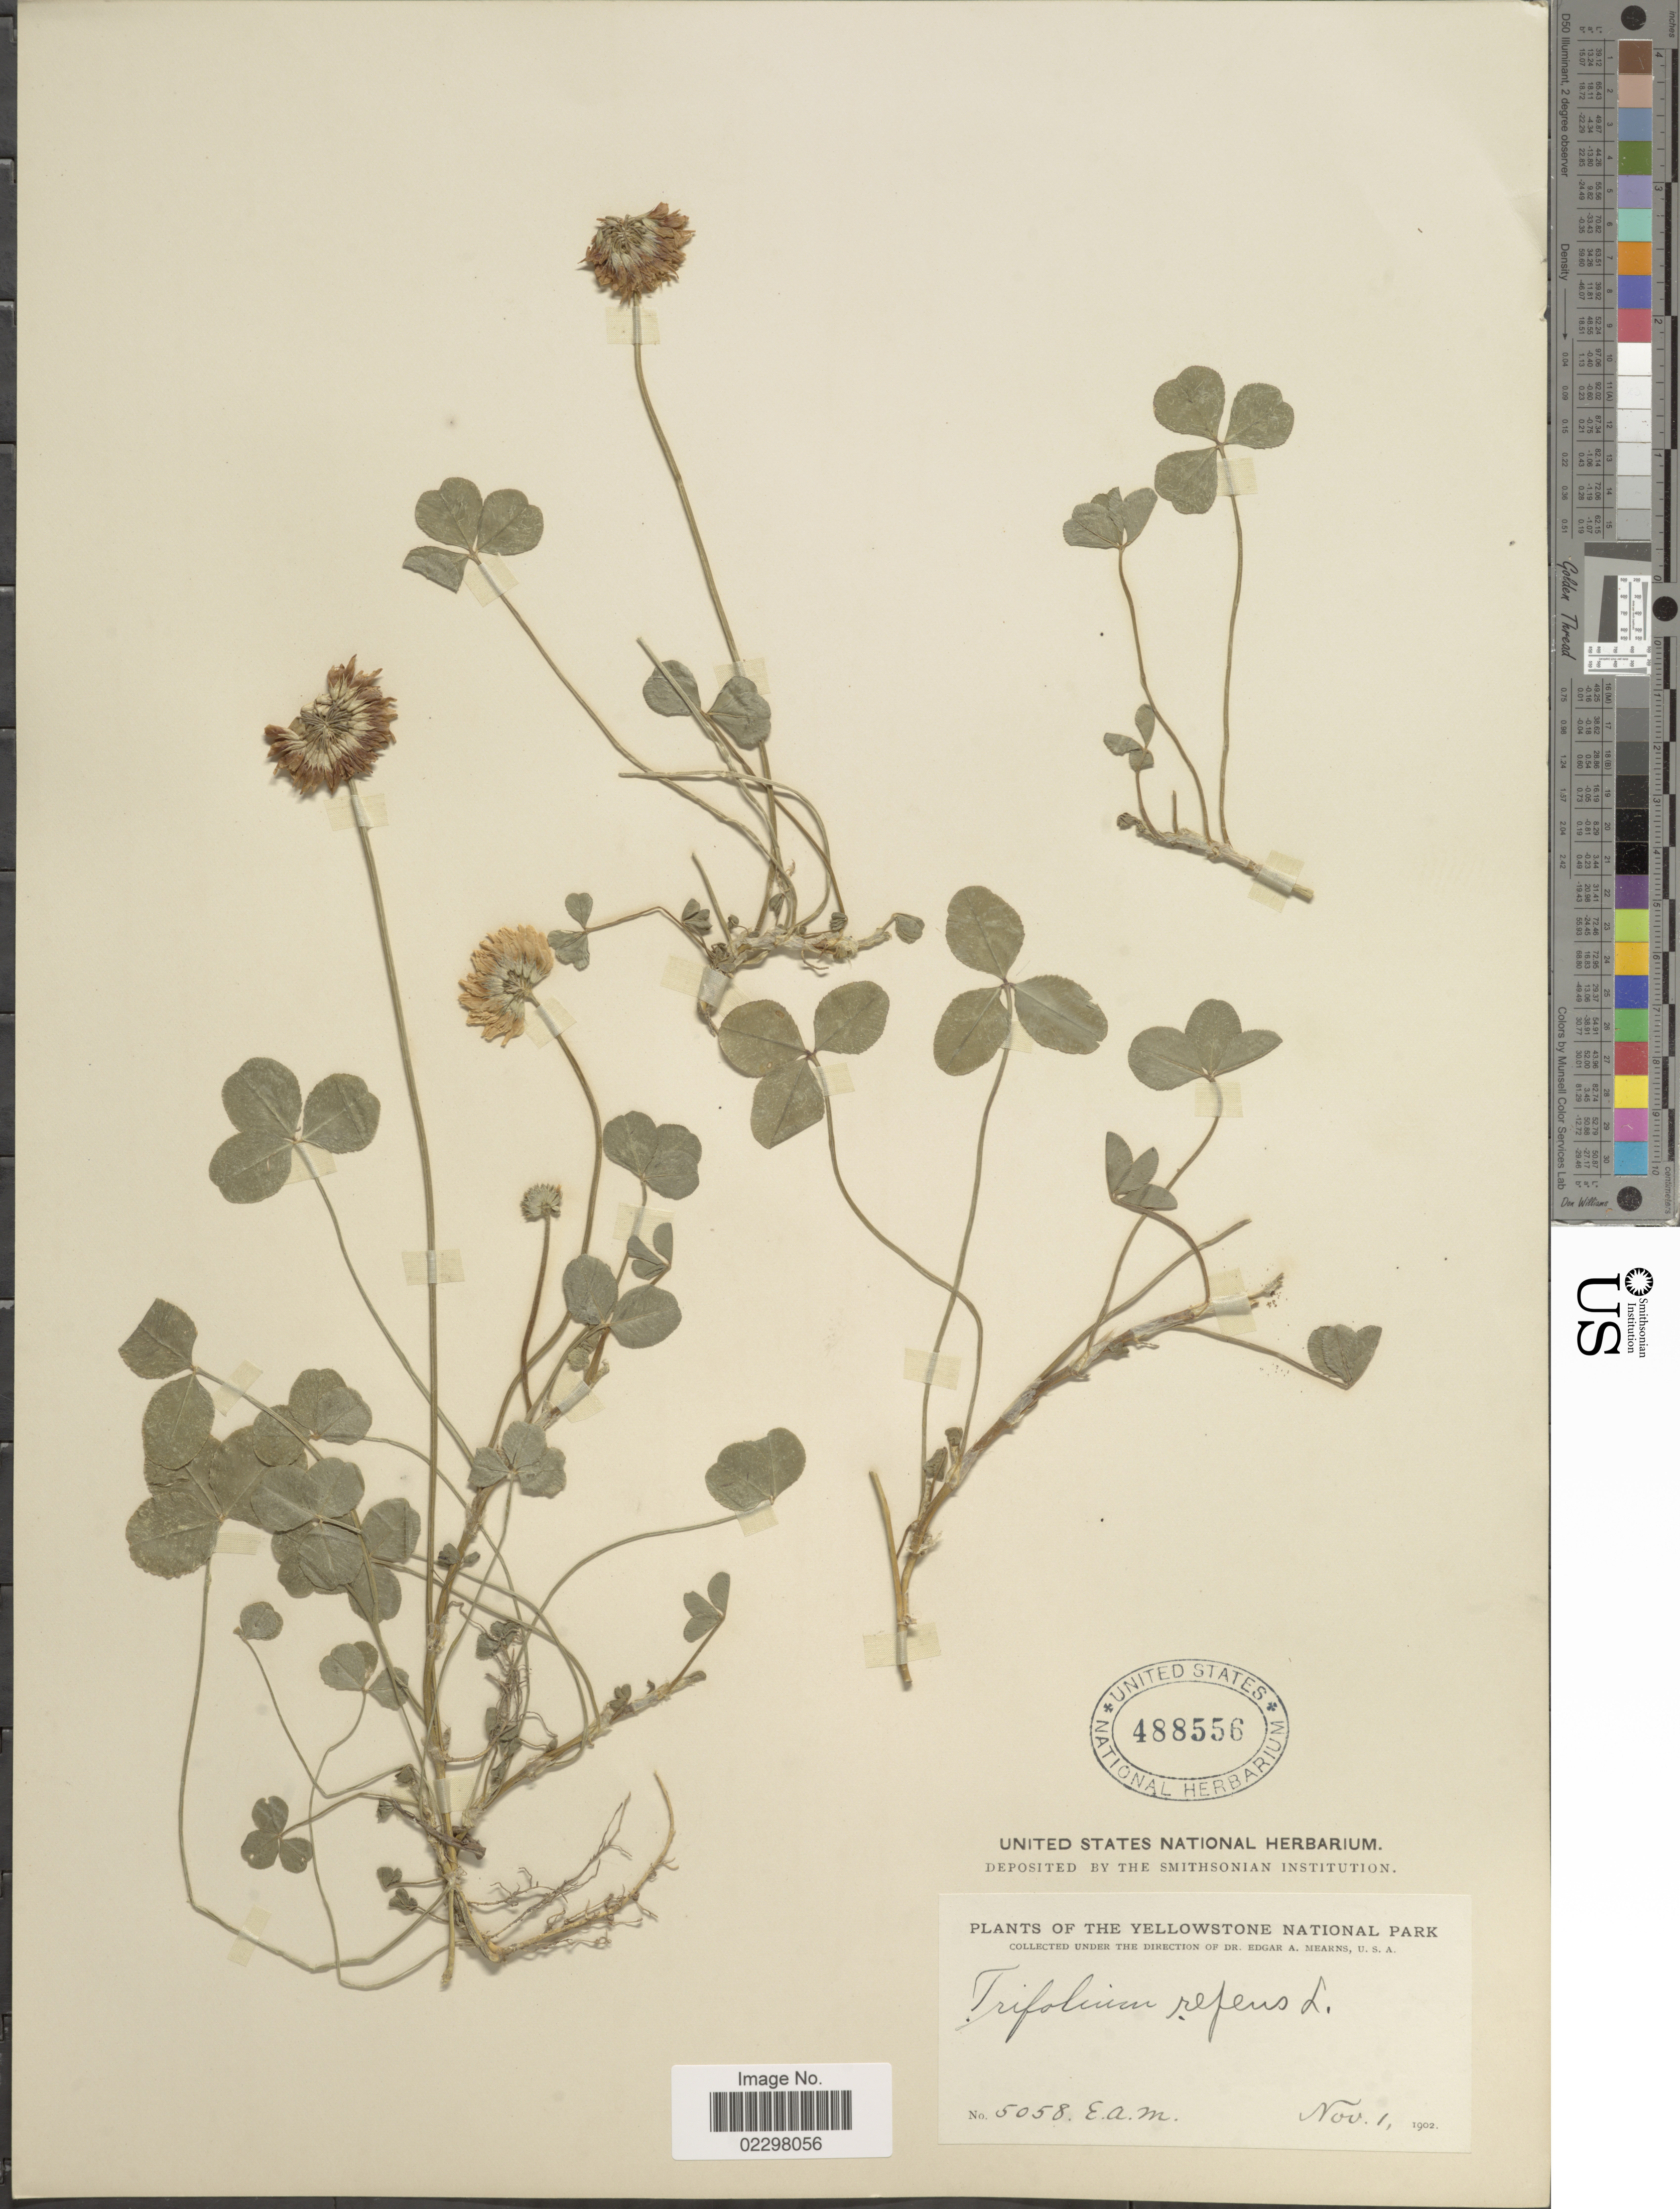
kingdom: Plantae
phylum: Tracheophyta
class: Magnoliopsida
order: Fabales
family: Fabaceae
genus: Trifolium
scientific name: Trifolium repens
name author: L.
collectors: E. A. Mearns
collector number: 5058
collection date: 1902-11-01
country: United States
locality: Yellowstone National Park.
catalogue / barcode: US 488556